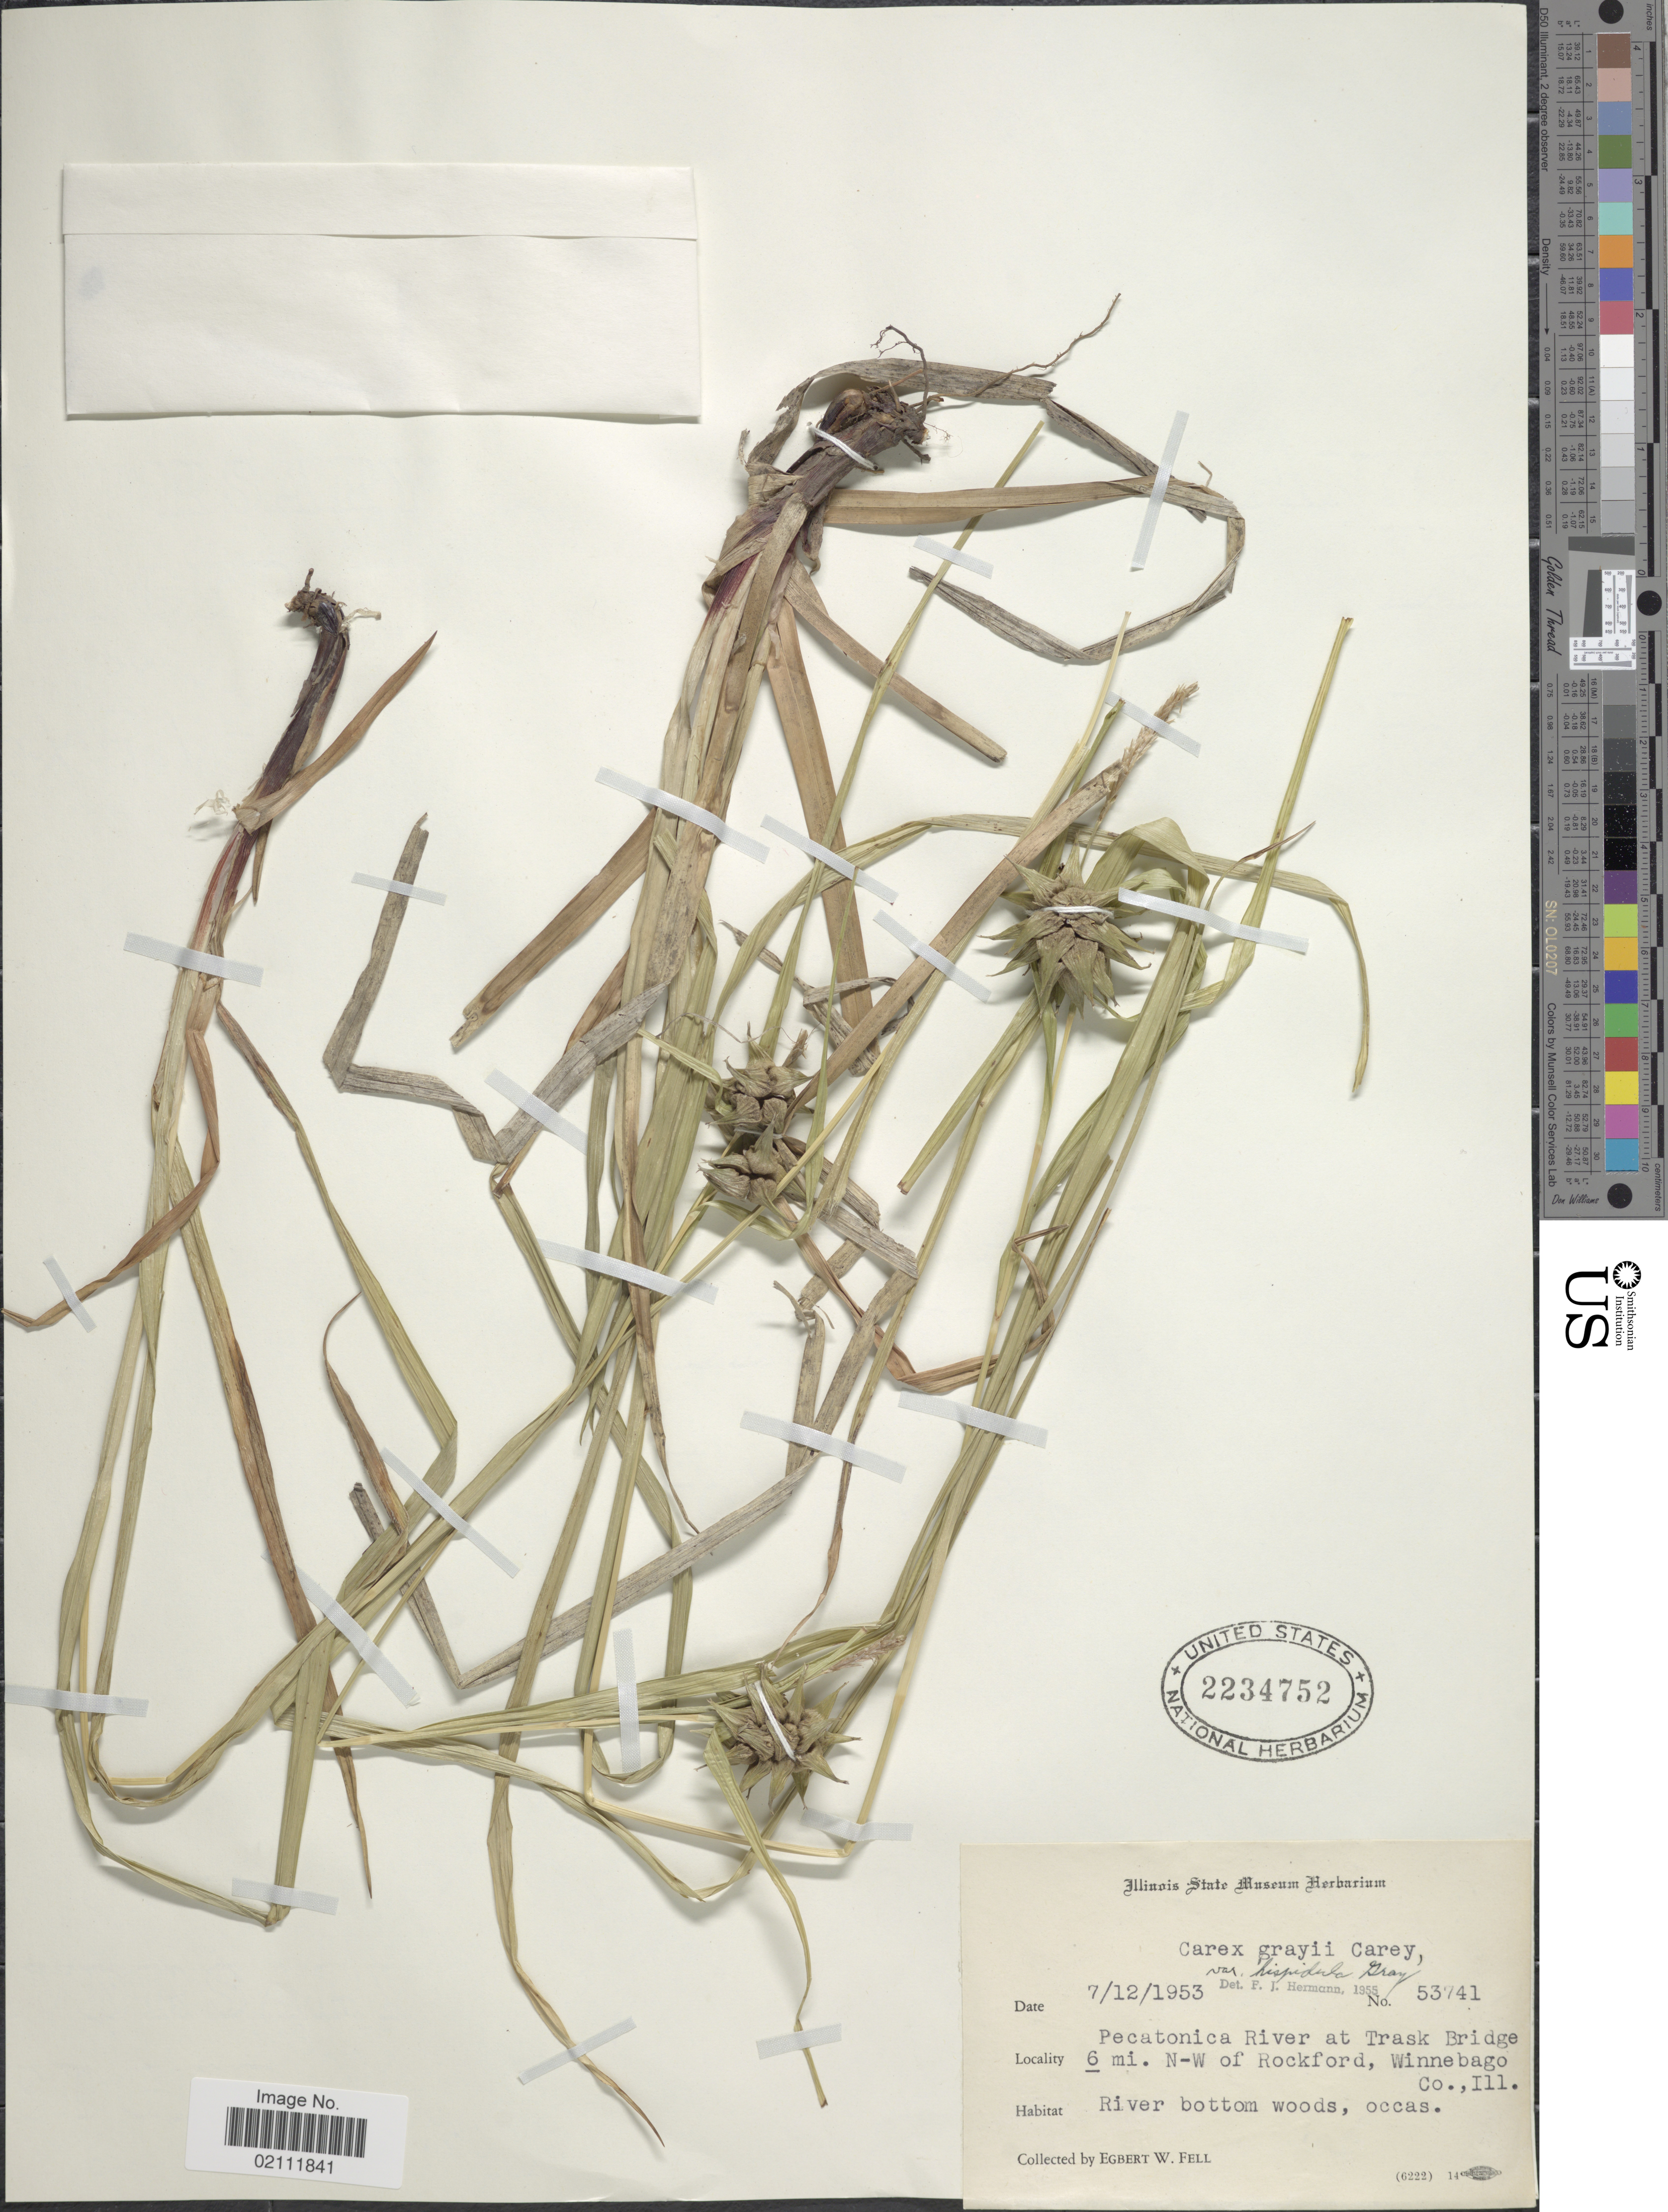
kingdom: Plantae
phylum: Tracheophyta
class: Liliopsida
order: Poales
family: Cyperaceae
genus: Carex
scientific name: Carex grayi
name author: J. Carey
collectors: E. Fell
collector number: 53741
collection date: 1953-07-12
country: United States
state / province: Illinois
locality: Pecatonica River at Trask Bridge, 6 mi. N-W of Rockford, Winnebago Co.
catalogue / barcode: US 2234752